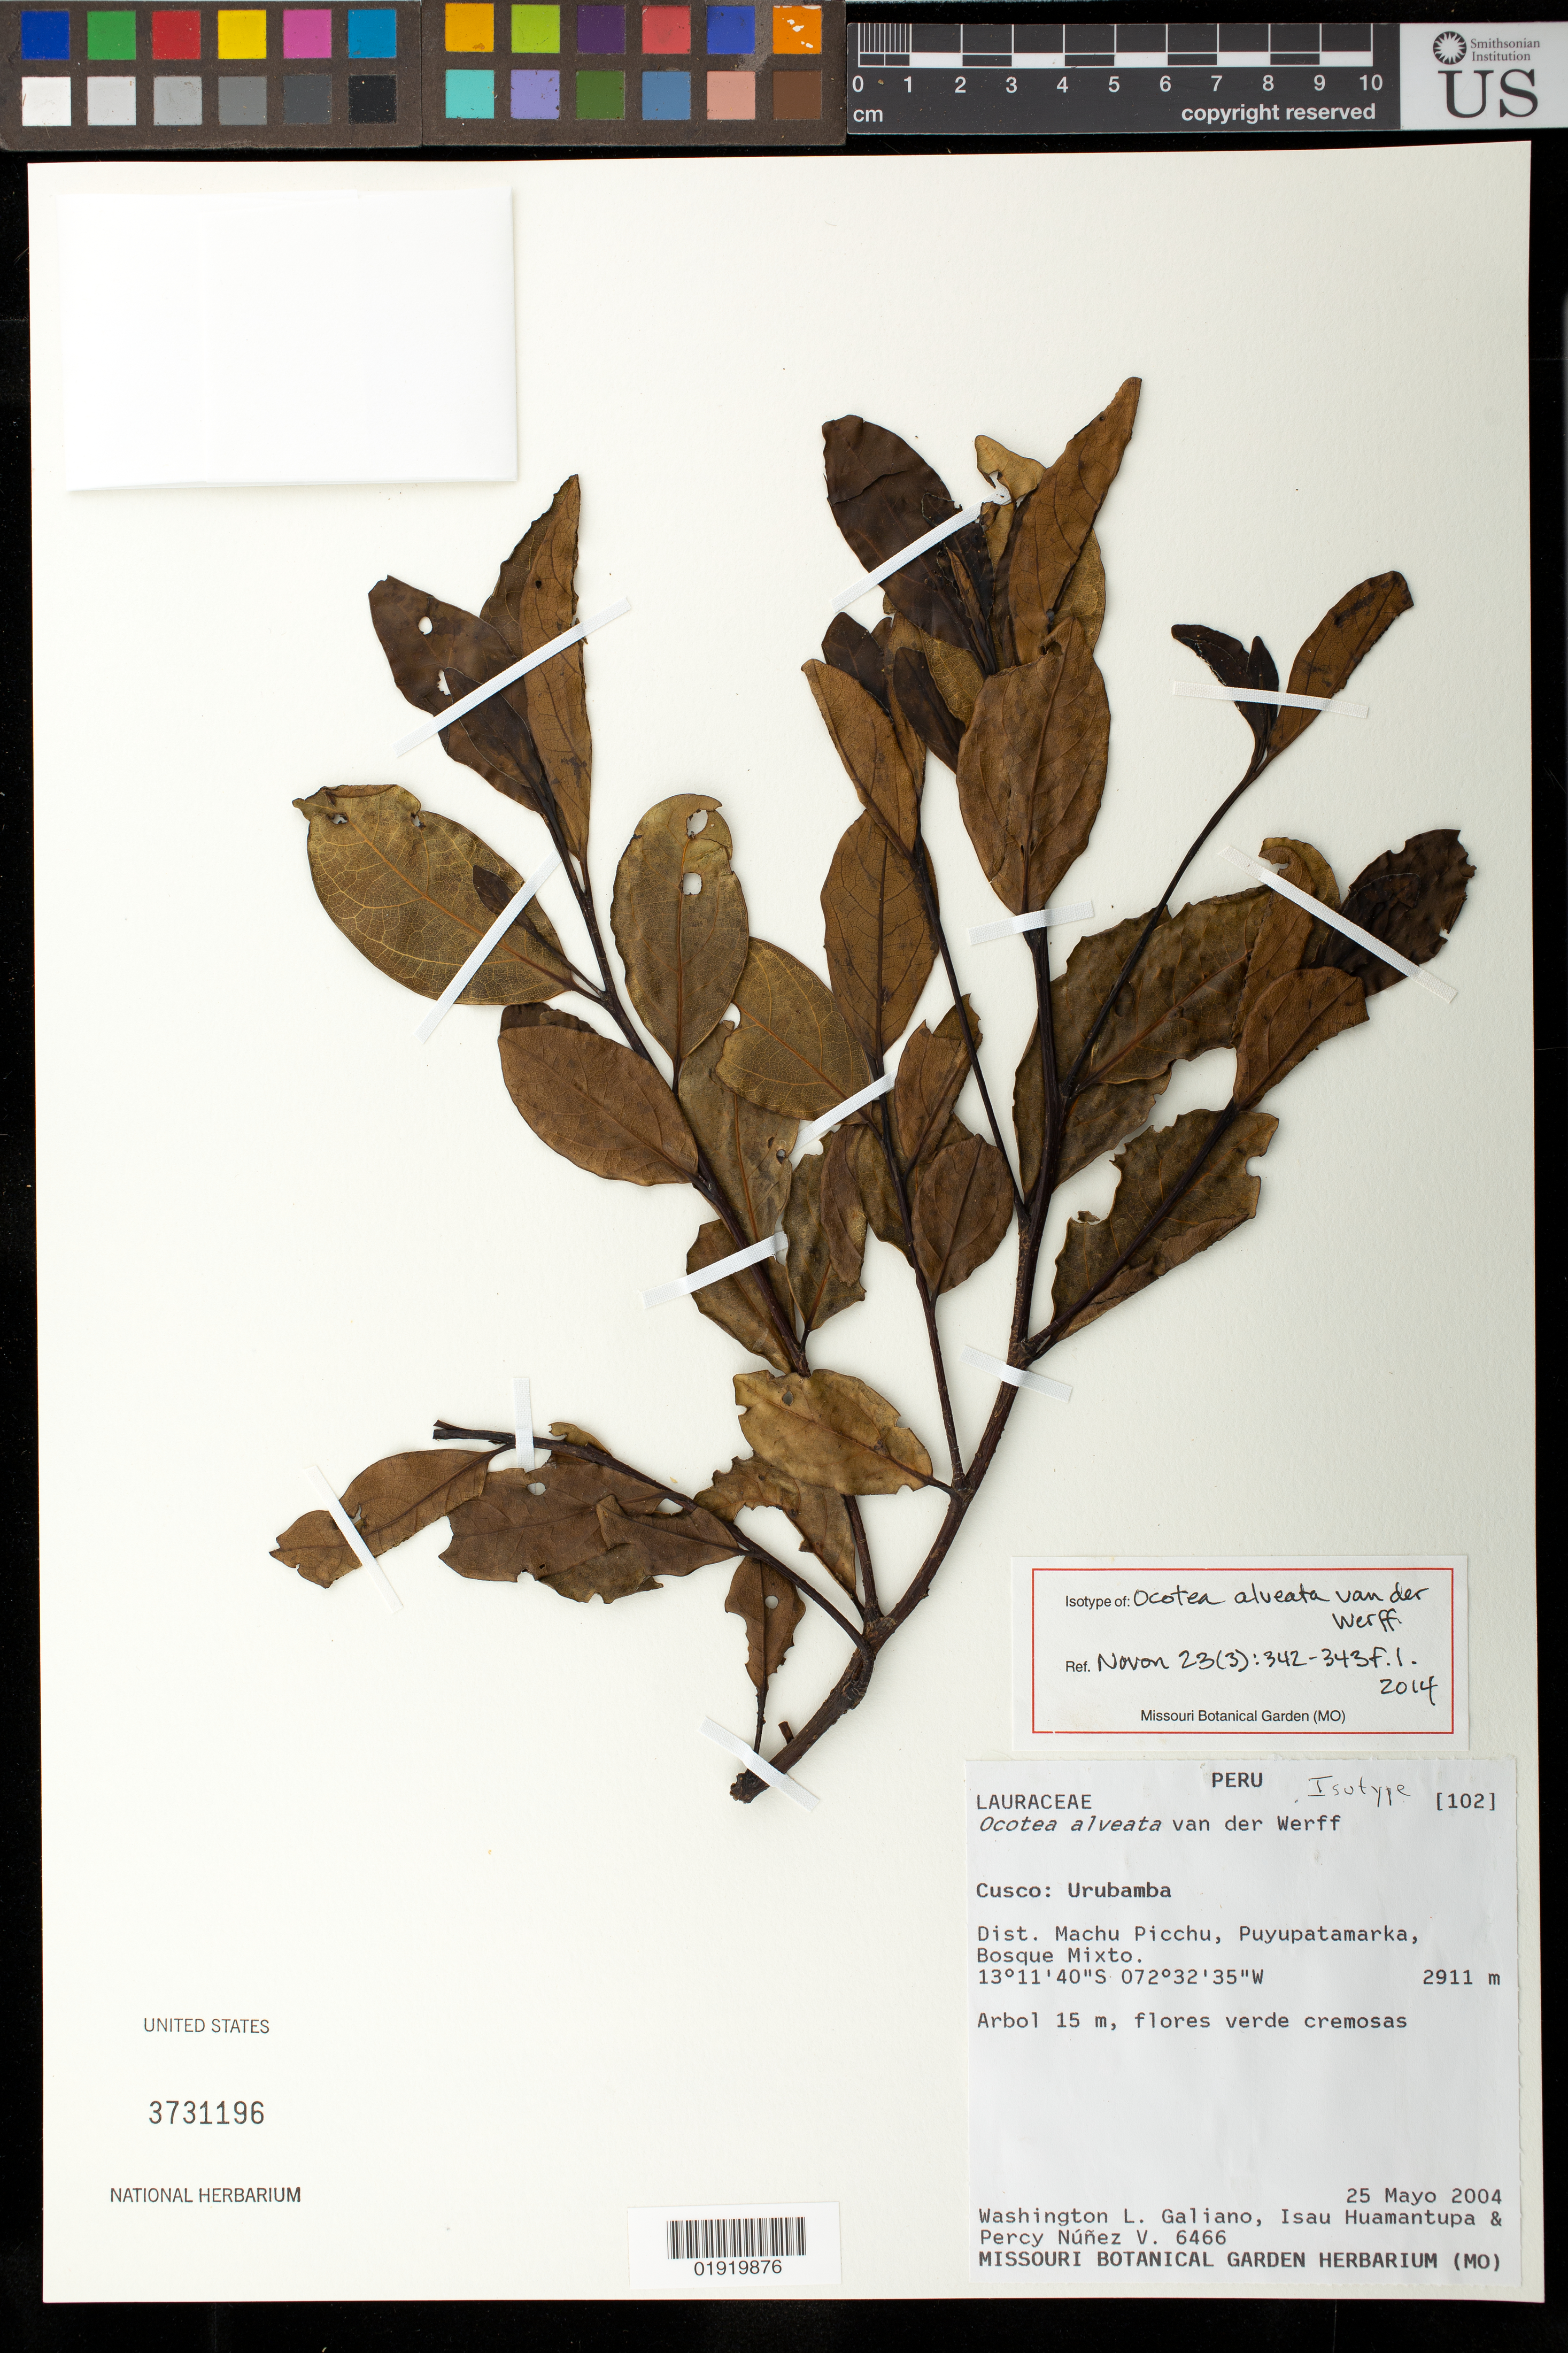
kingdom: Plantae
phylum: Tracheophyta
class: Magnoliopsida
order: Laurales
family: Lauraceae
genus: Ocotea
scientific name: Ocotea alveata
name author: van der Werff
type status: Isotype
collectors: W. Galiano, I. Huamantupa & P. Nuñez V.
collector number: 6466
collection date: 2004-05-25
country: Peru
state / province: Cusco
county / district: Urubamba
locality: Cusco: Urubamba. Dist. Machu Picchu, Puyupatamarka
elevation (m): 2911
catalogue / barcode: US 3731196